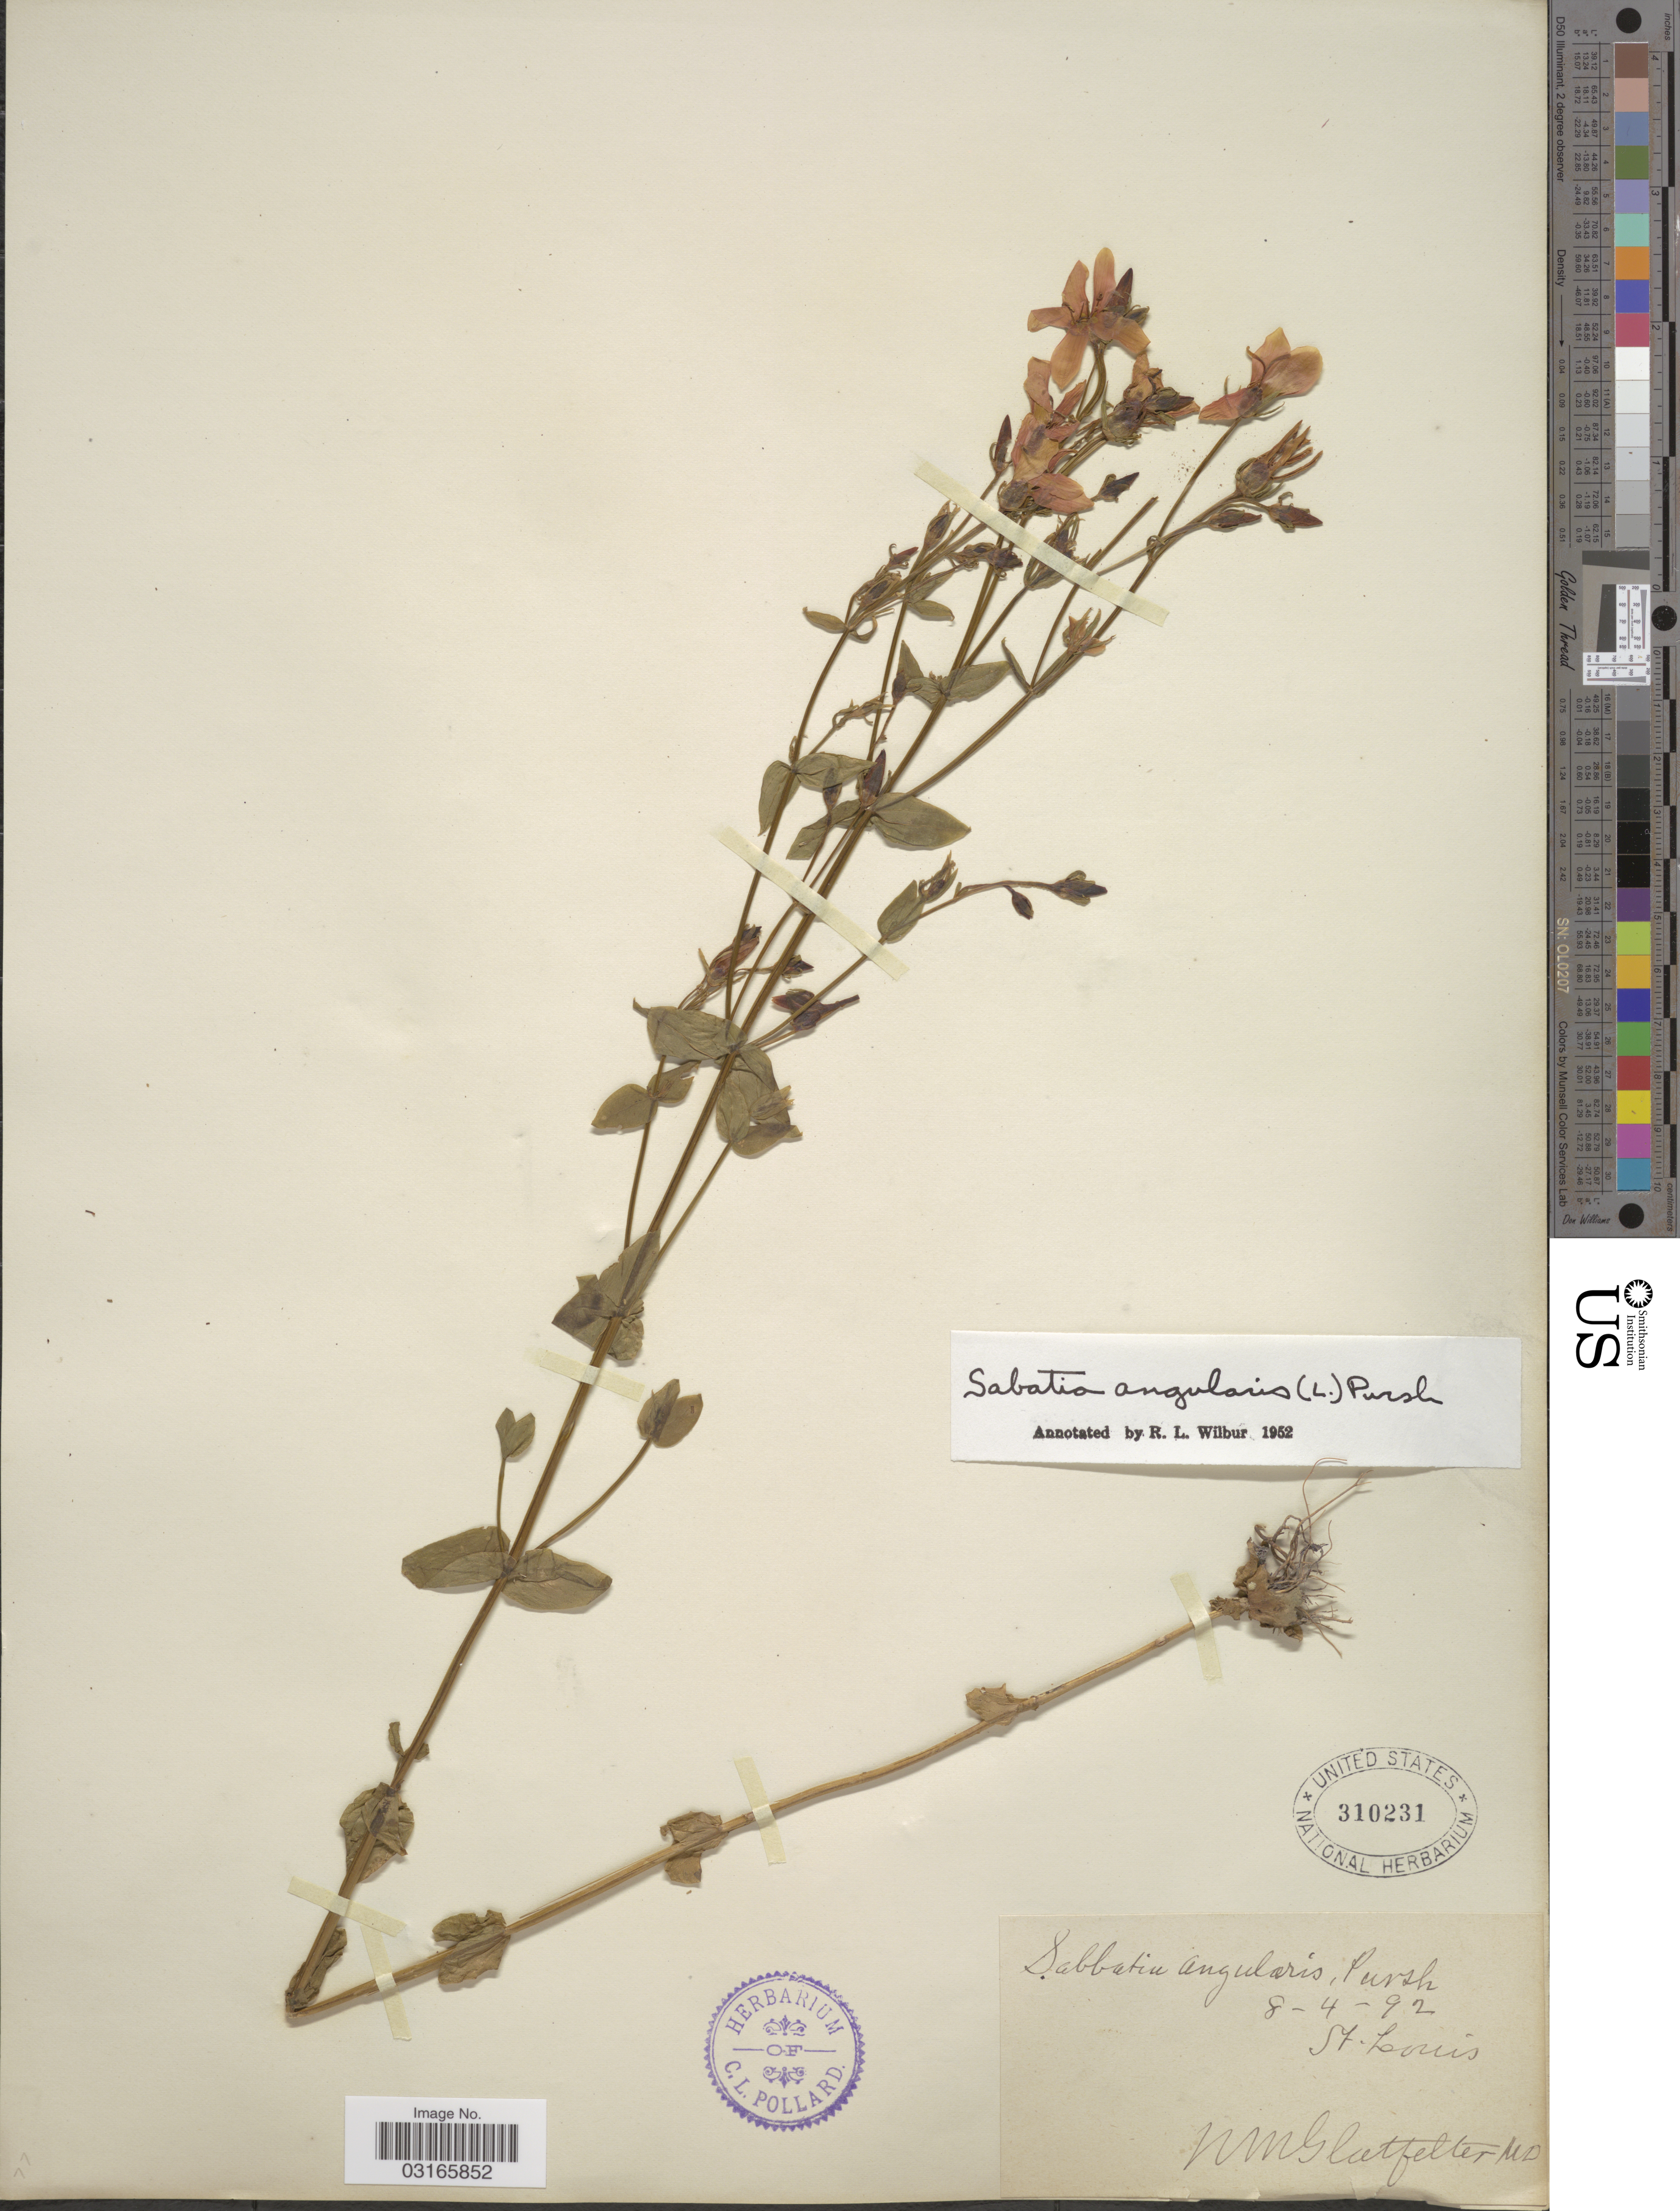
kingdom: Plantae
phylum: Tracheophyta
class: Magnoliopsida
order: Gentianales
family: Gentianaceae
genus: Sabatia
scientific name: Sabatia angularis (L.) Pursh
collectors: N. M. Glatfelter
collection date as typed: Transcribed d/m/y: 4/8/92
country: United States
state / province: Missouri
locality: St. Louis.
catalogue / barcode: US 310231